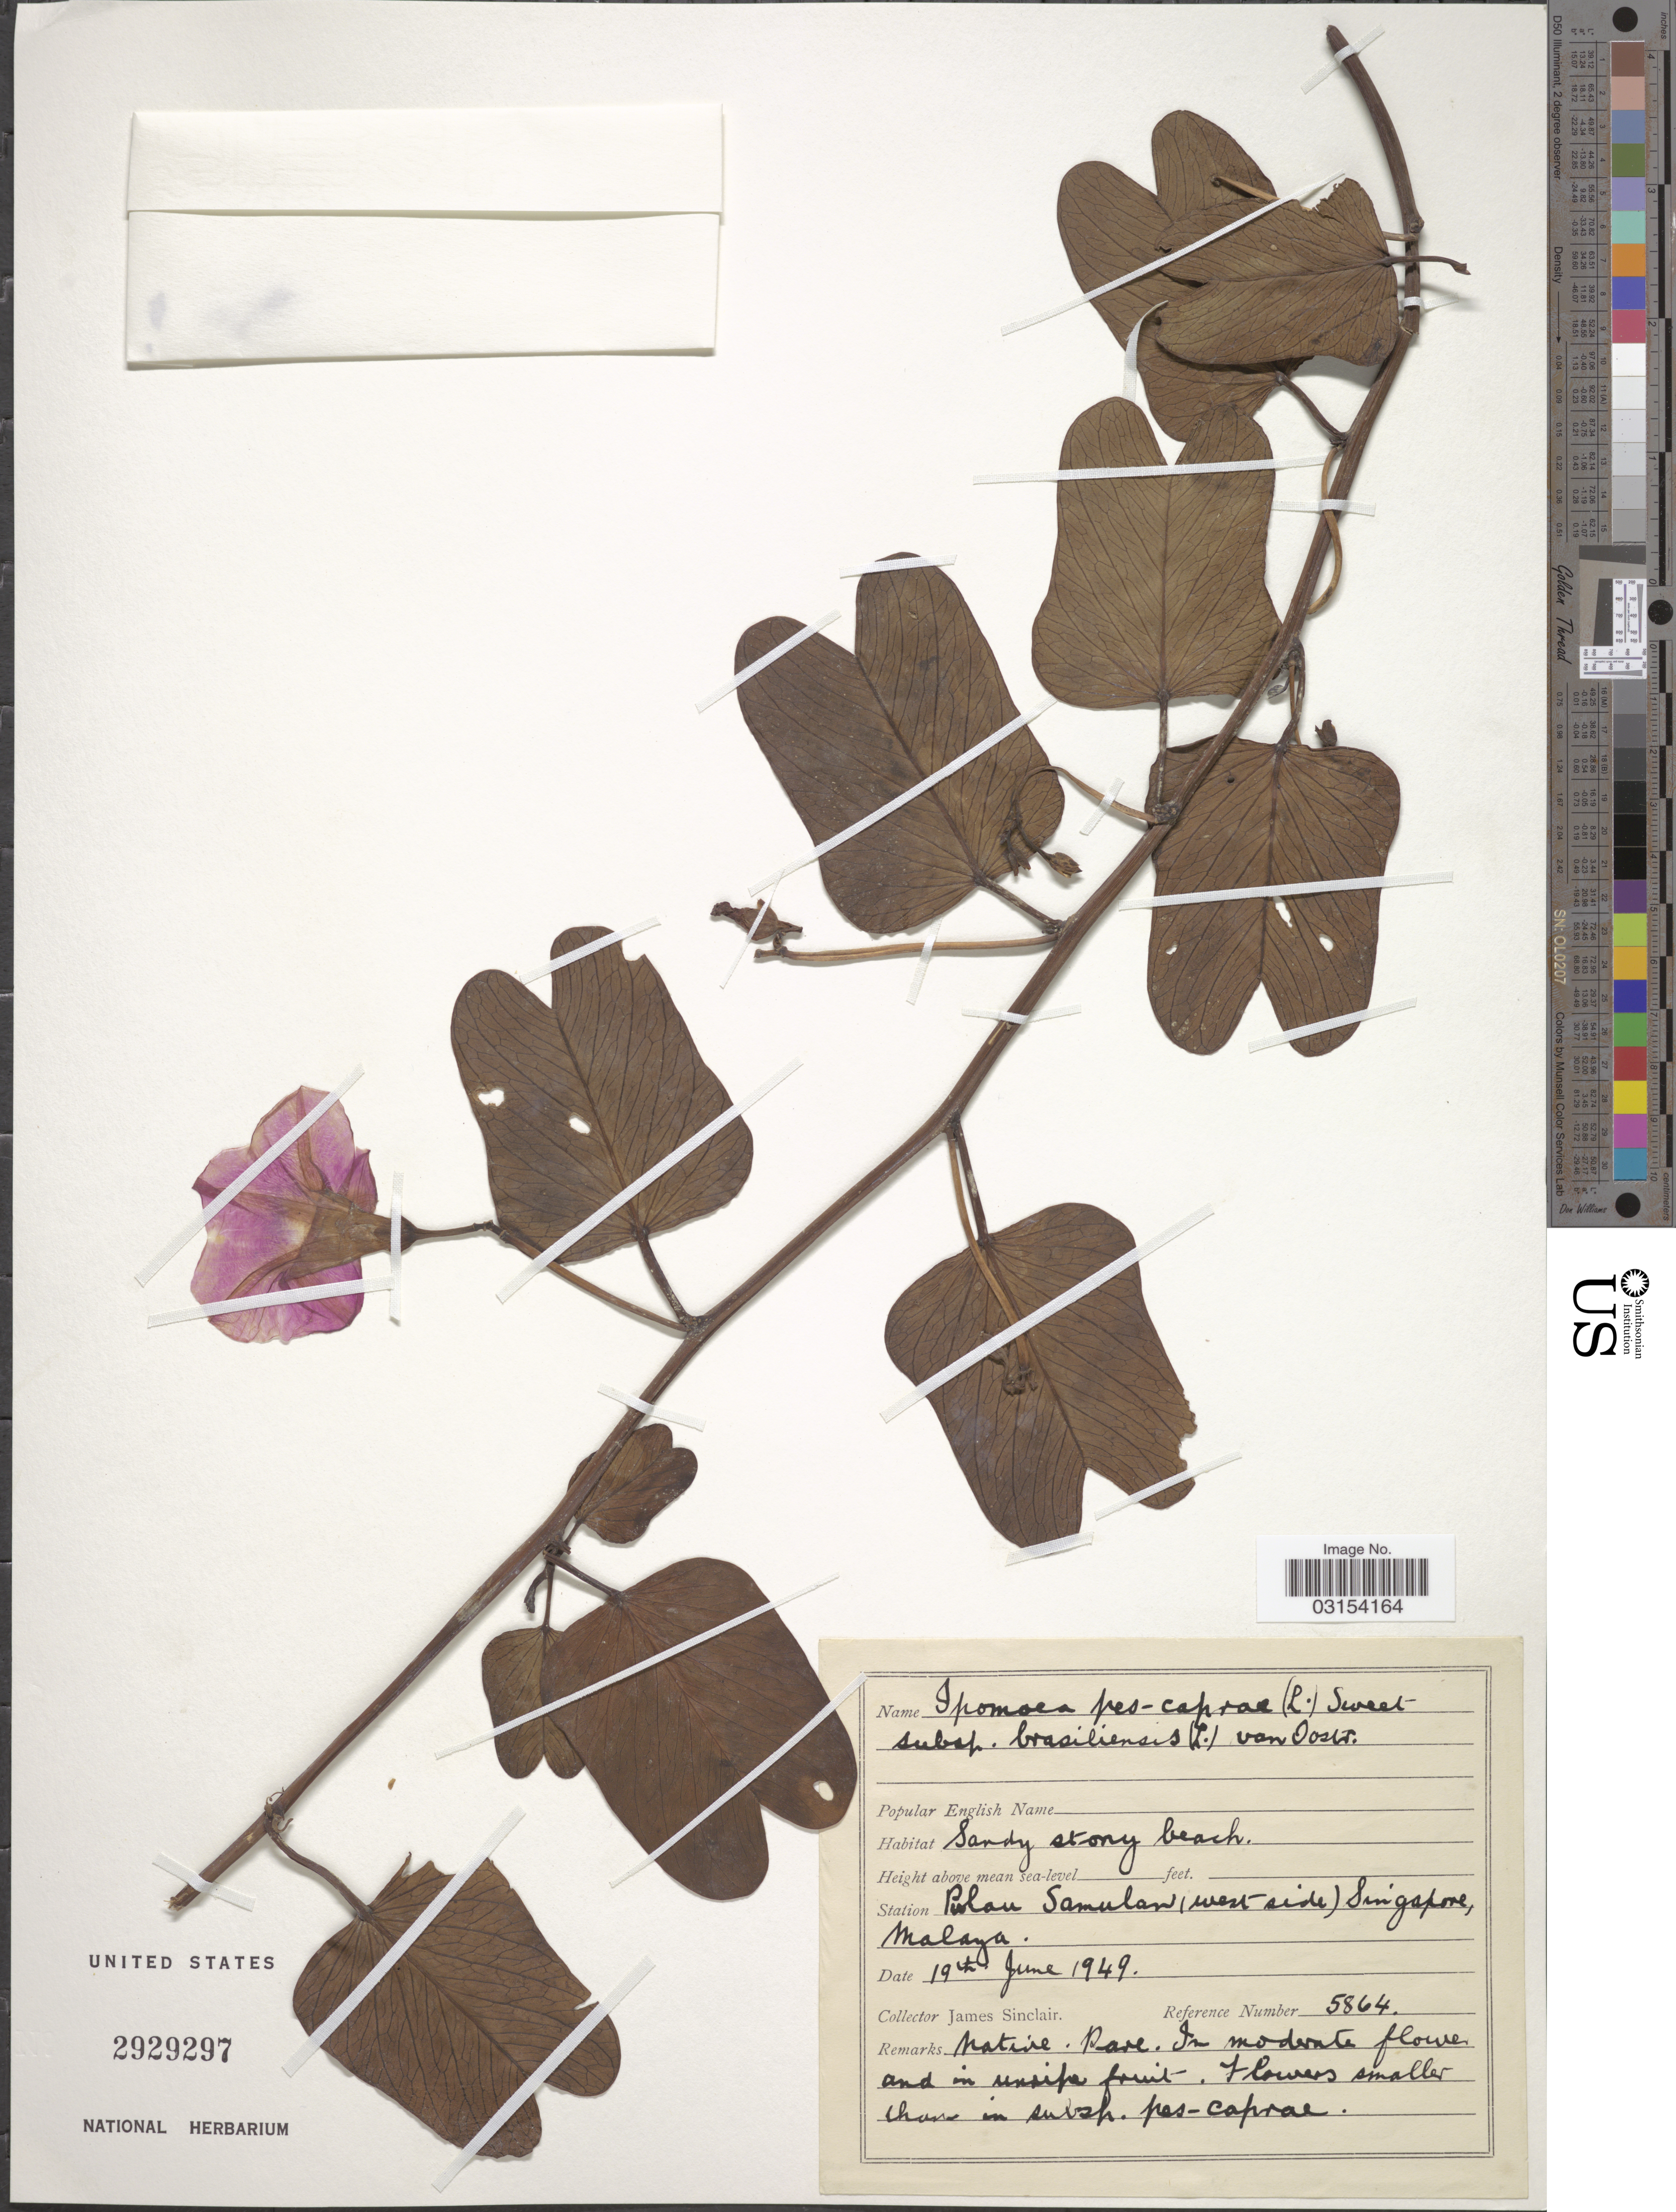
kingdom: Plantae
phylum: Tracheophyta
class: Magnoliopsida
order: Solanales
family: Convolvulaceae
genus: Ipomoea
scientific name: Ipomoea pes-caprae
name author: (L.) R. Br.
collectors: J. Sinclair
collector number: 5864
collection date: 1949-06-19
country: Singapore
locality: Station Pulau Samulan (west side) Singapore, Malaya.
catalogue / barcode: US 2929297